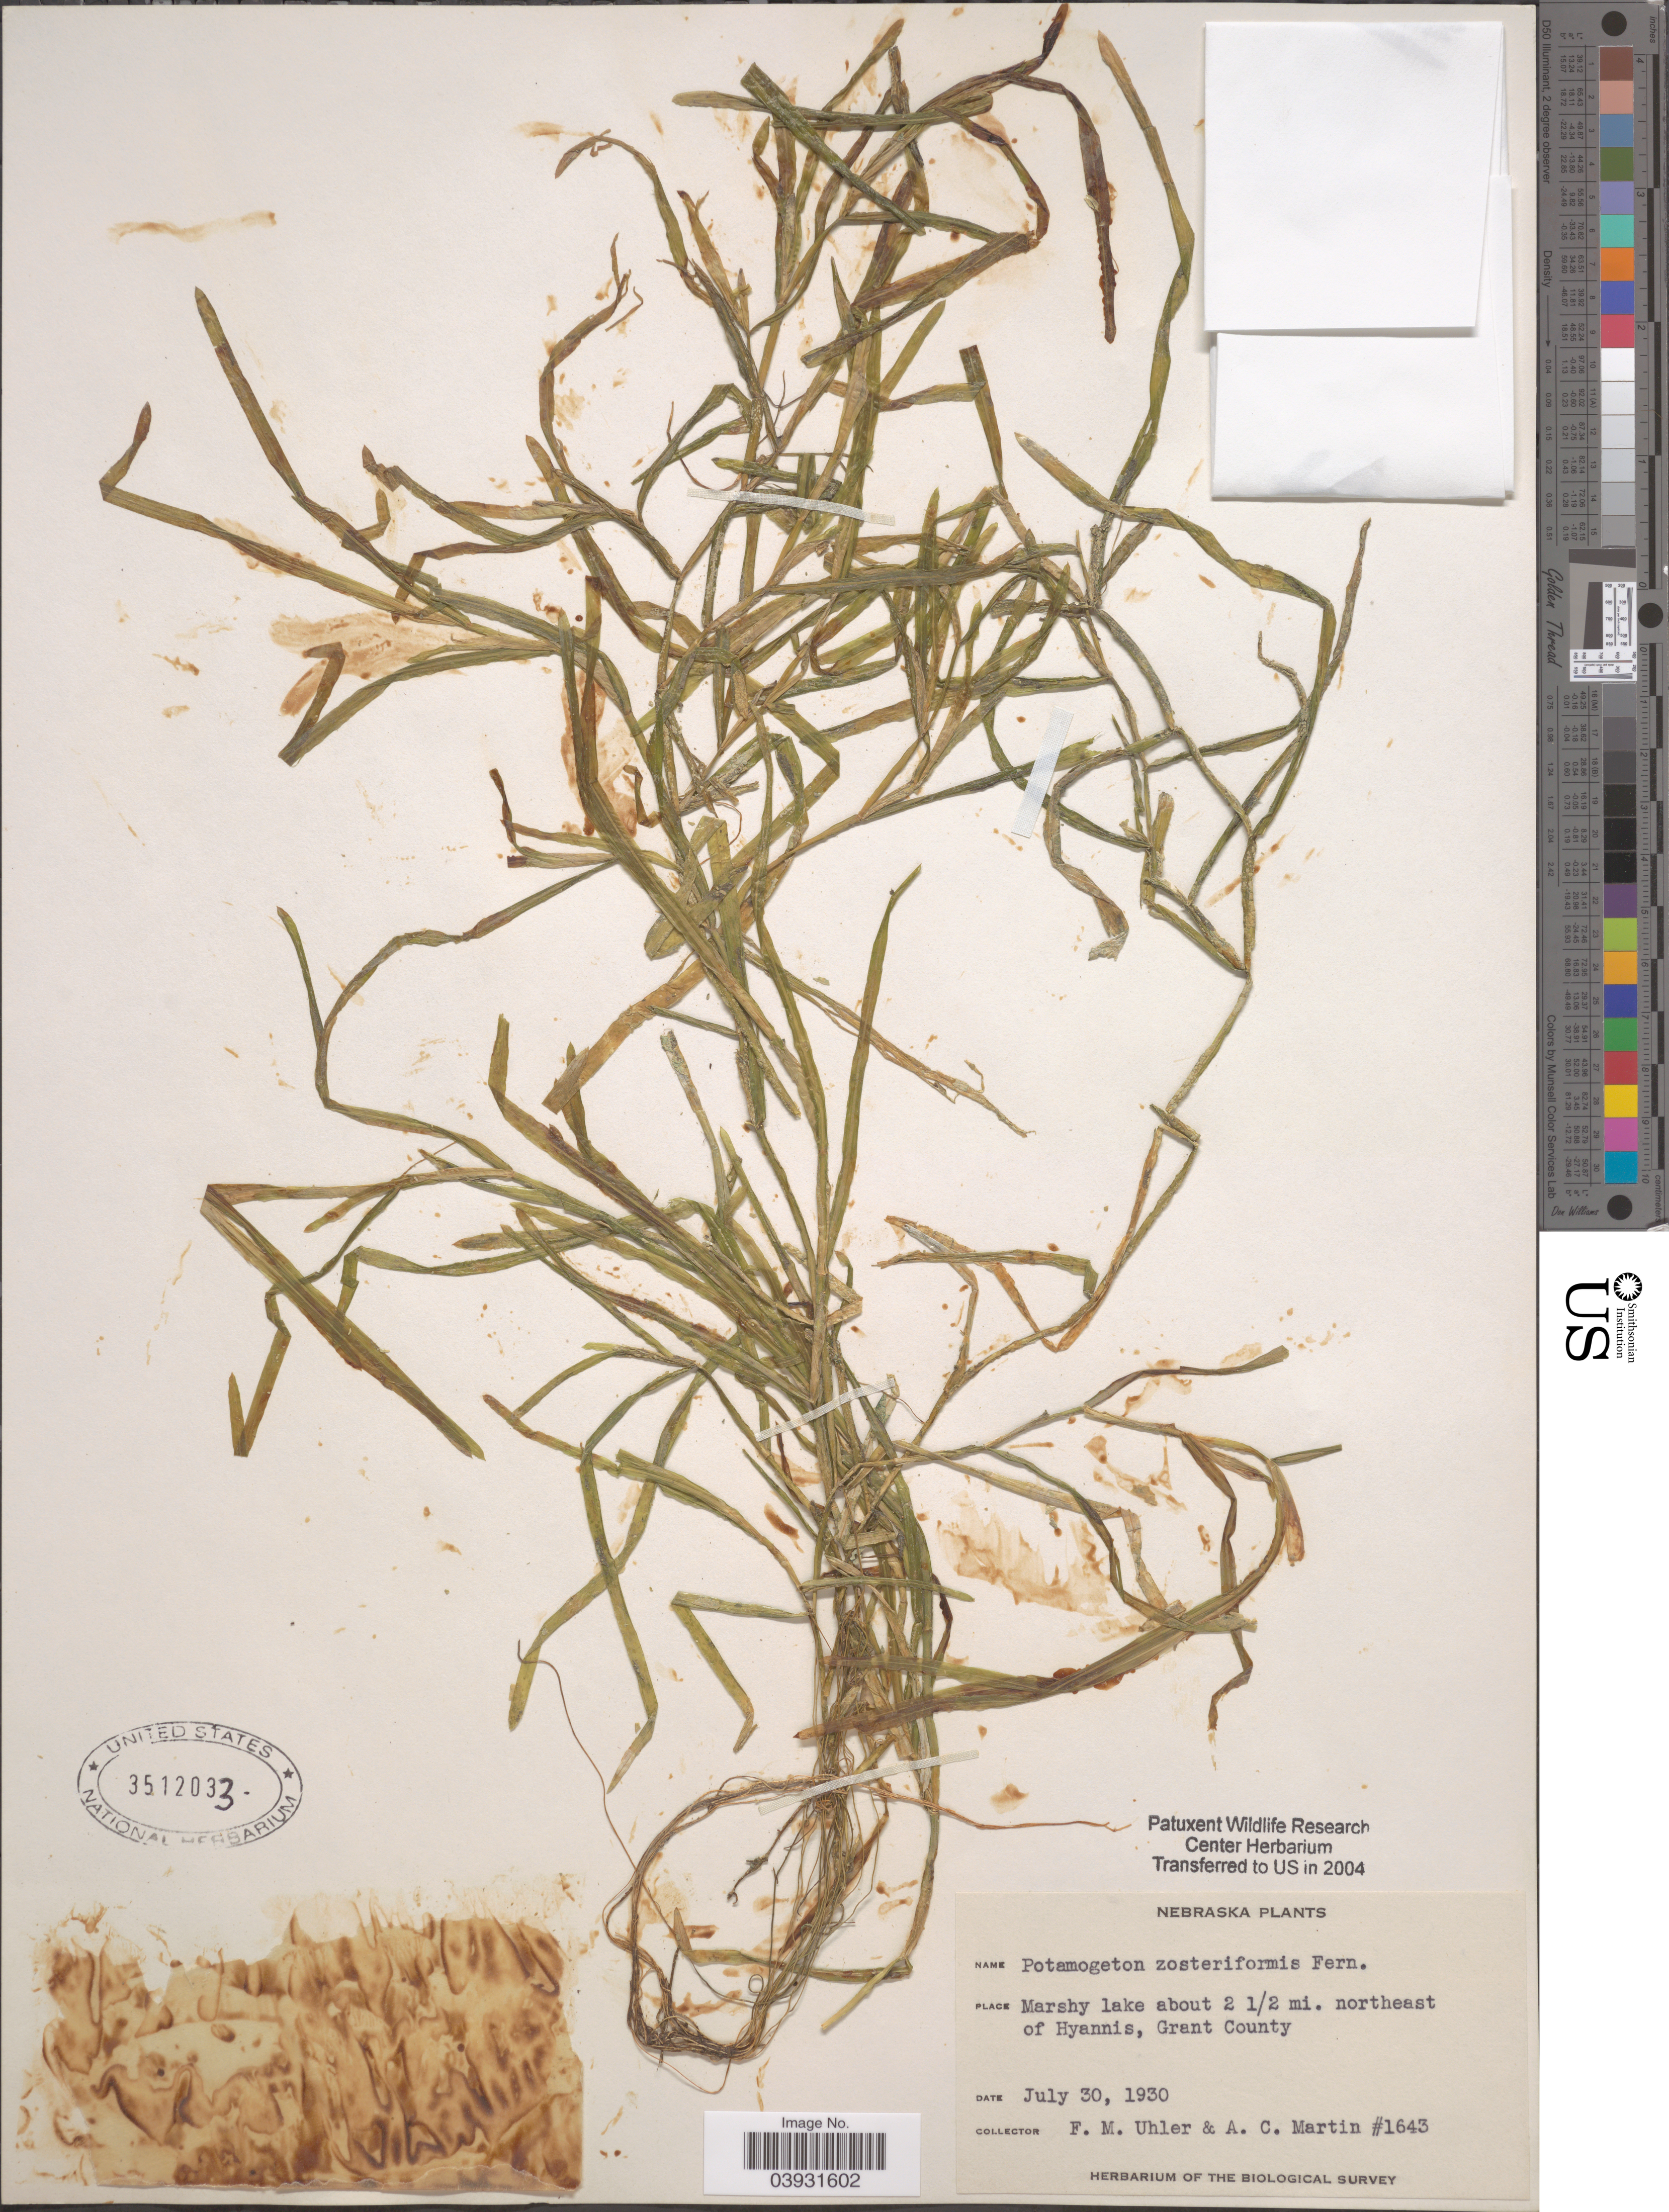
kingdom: Plantae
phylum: Tracheophyta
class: Liliopsida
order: Alismatales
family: Potamogetonaceae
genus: Potamogeton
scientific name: Potamogeton zosterifolius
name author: Schumach.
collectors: F. M. Uhler & A. C. Martin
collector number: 1643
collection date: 1930-07-30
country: United States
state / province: Nebraska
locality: Marshy lake about 2 ½ mi. northeast of Hyannis, Grant County.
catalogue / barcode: US 3512033